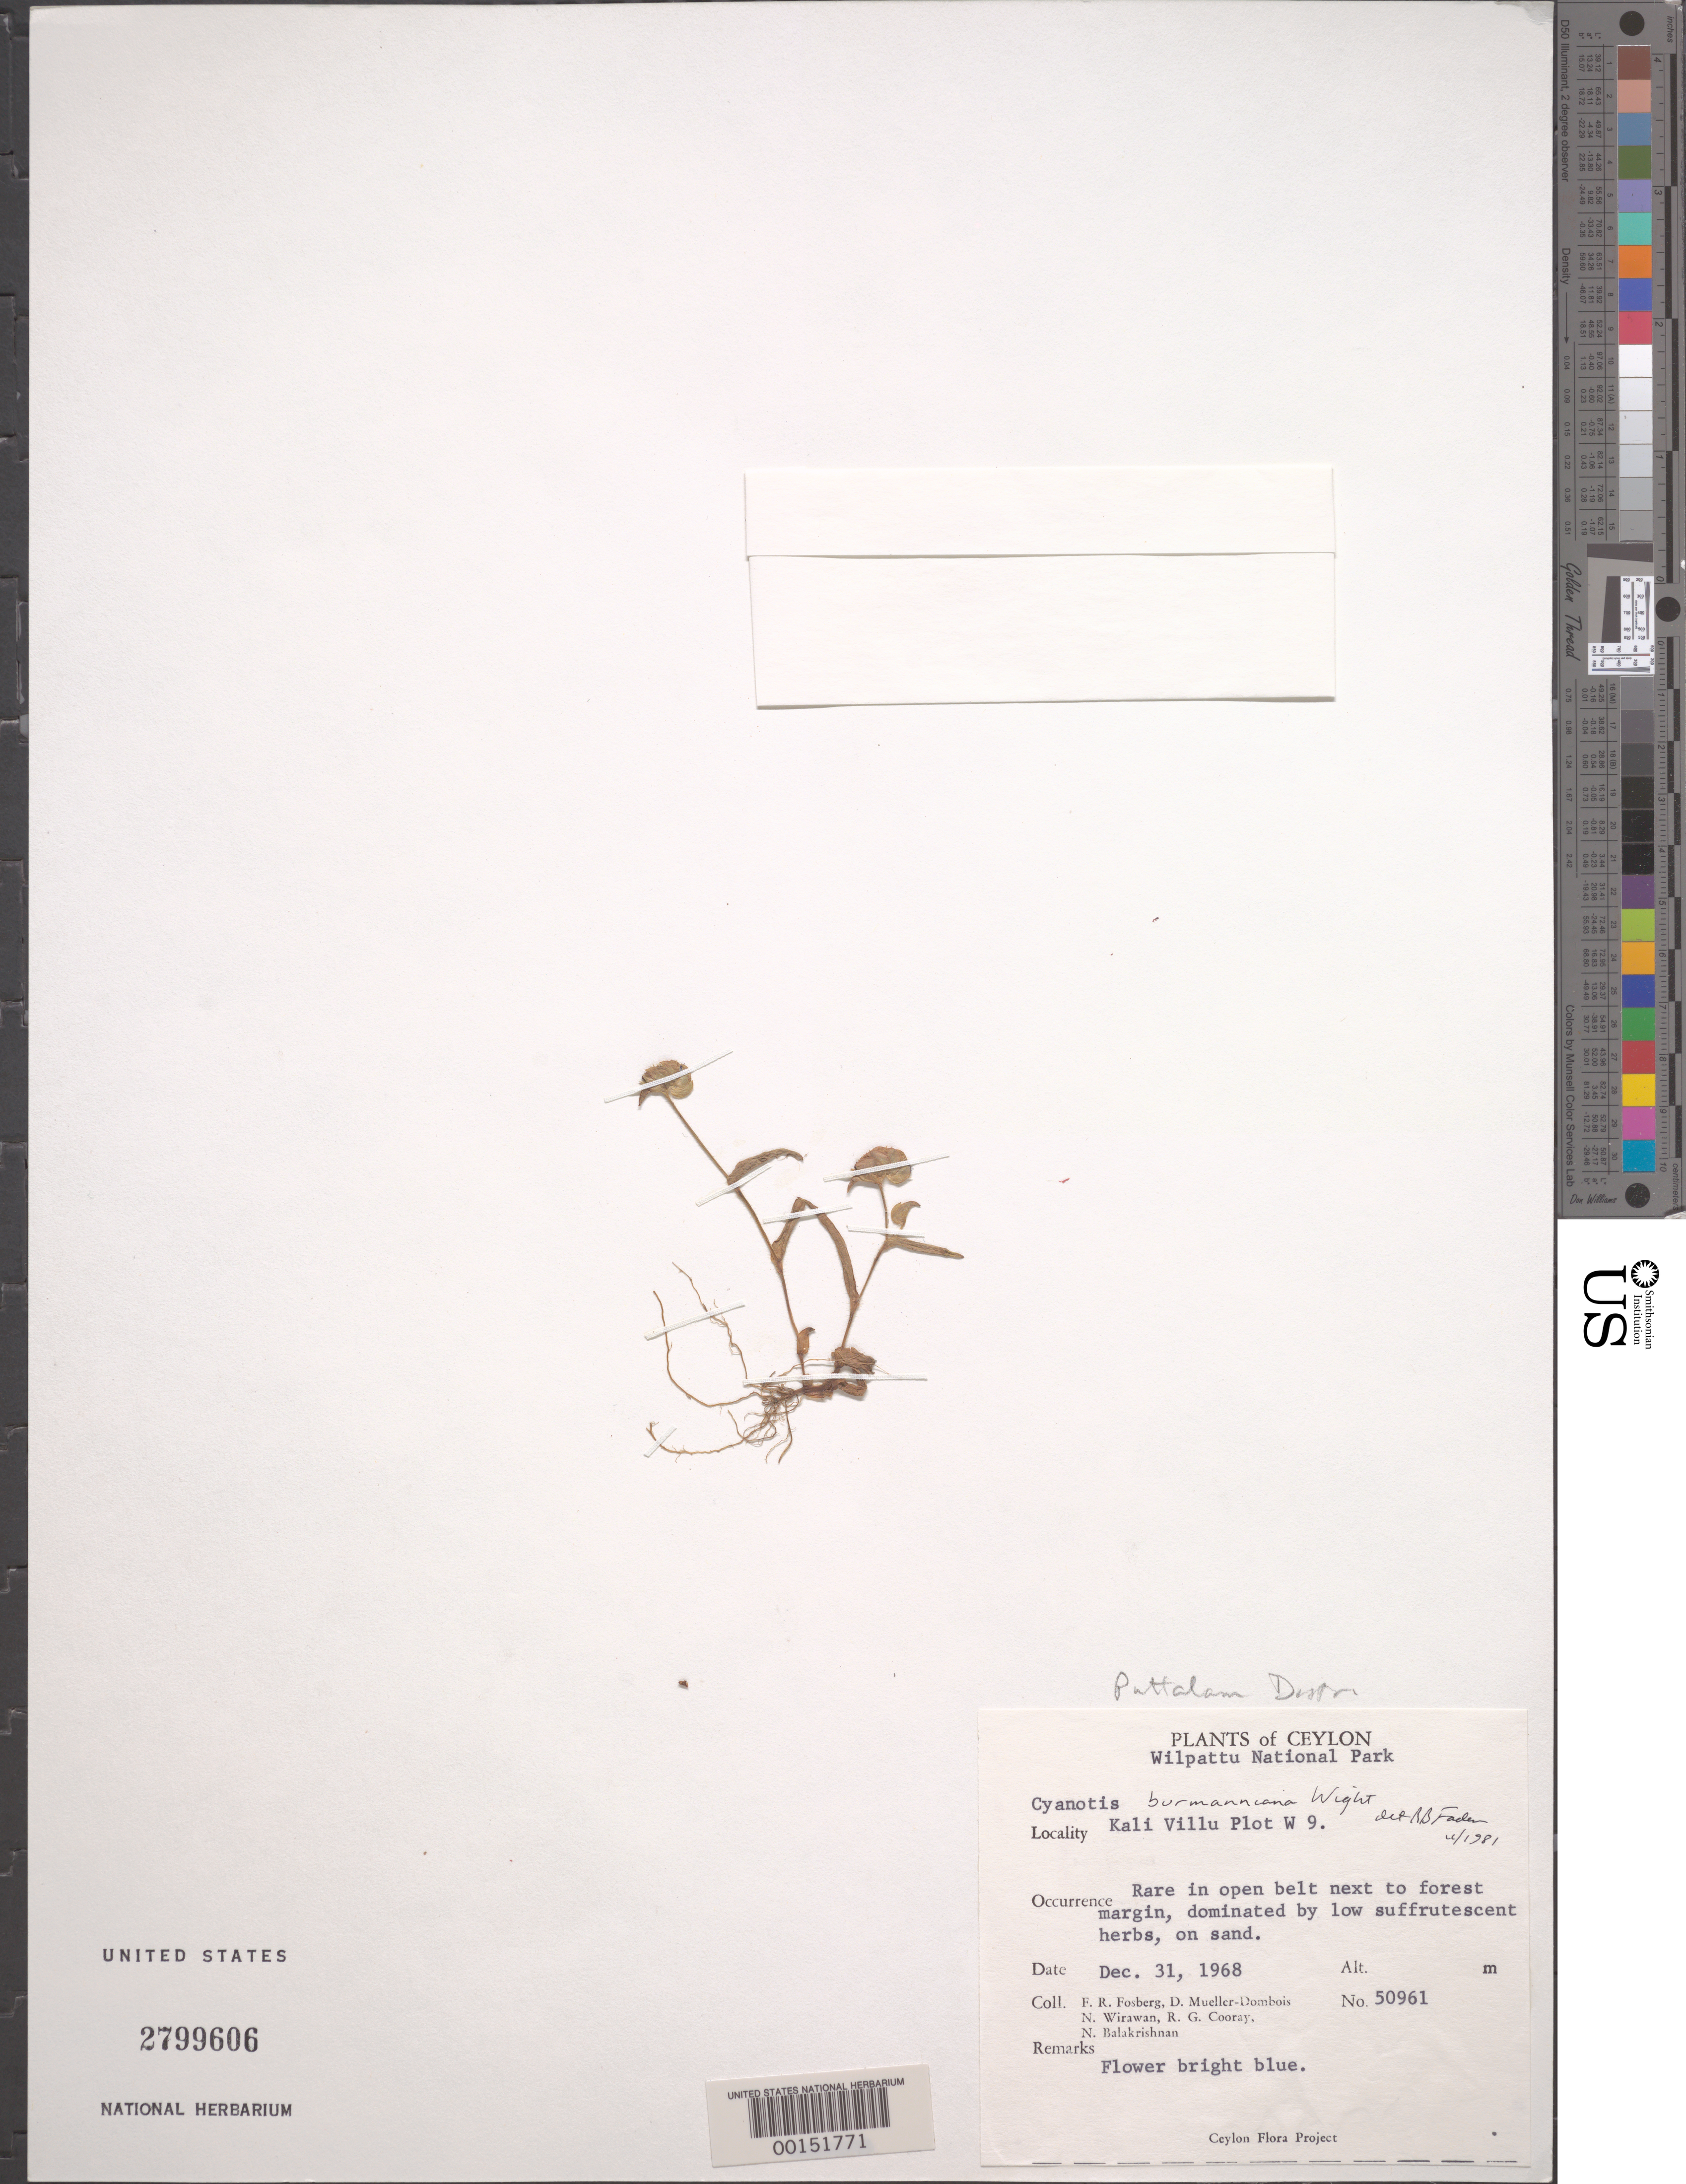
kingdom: Plantae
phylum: Tracheophyta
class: Liliopsida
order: Commelinales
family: Commelinaceae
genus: Cyanotis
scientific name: Cyanotis burmanniana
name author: Wight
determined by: Faden, Robert B., (US), Smithsonian Institution - National Museum of Natural History (UNITED STATES)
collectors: F. R. Fosberg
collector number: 50961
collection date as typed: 31 Dec 1968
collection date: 1968-12-31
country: Sri Lanka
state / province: North Western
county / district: Puttalum Dist.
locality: Wilpattu national park, kali villu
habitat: Near forest margin, on sand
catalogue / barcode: US 2799606